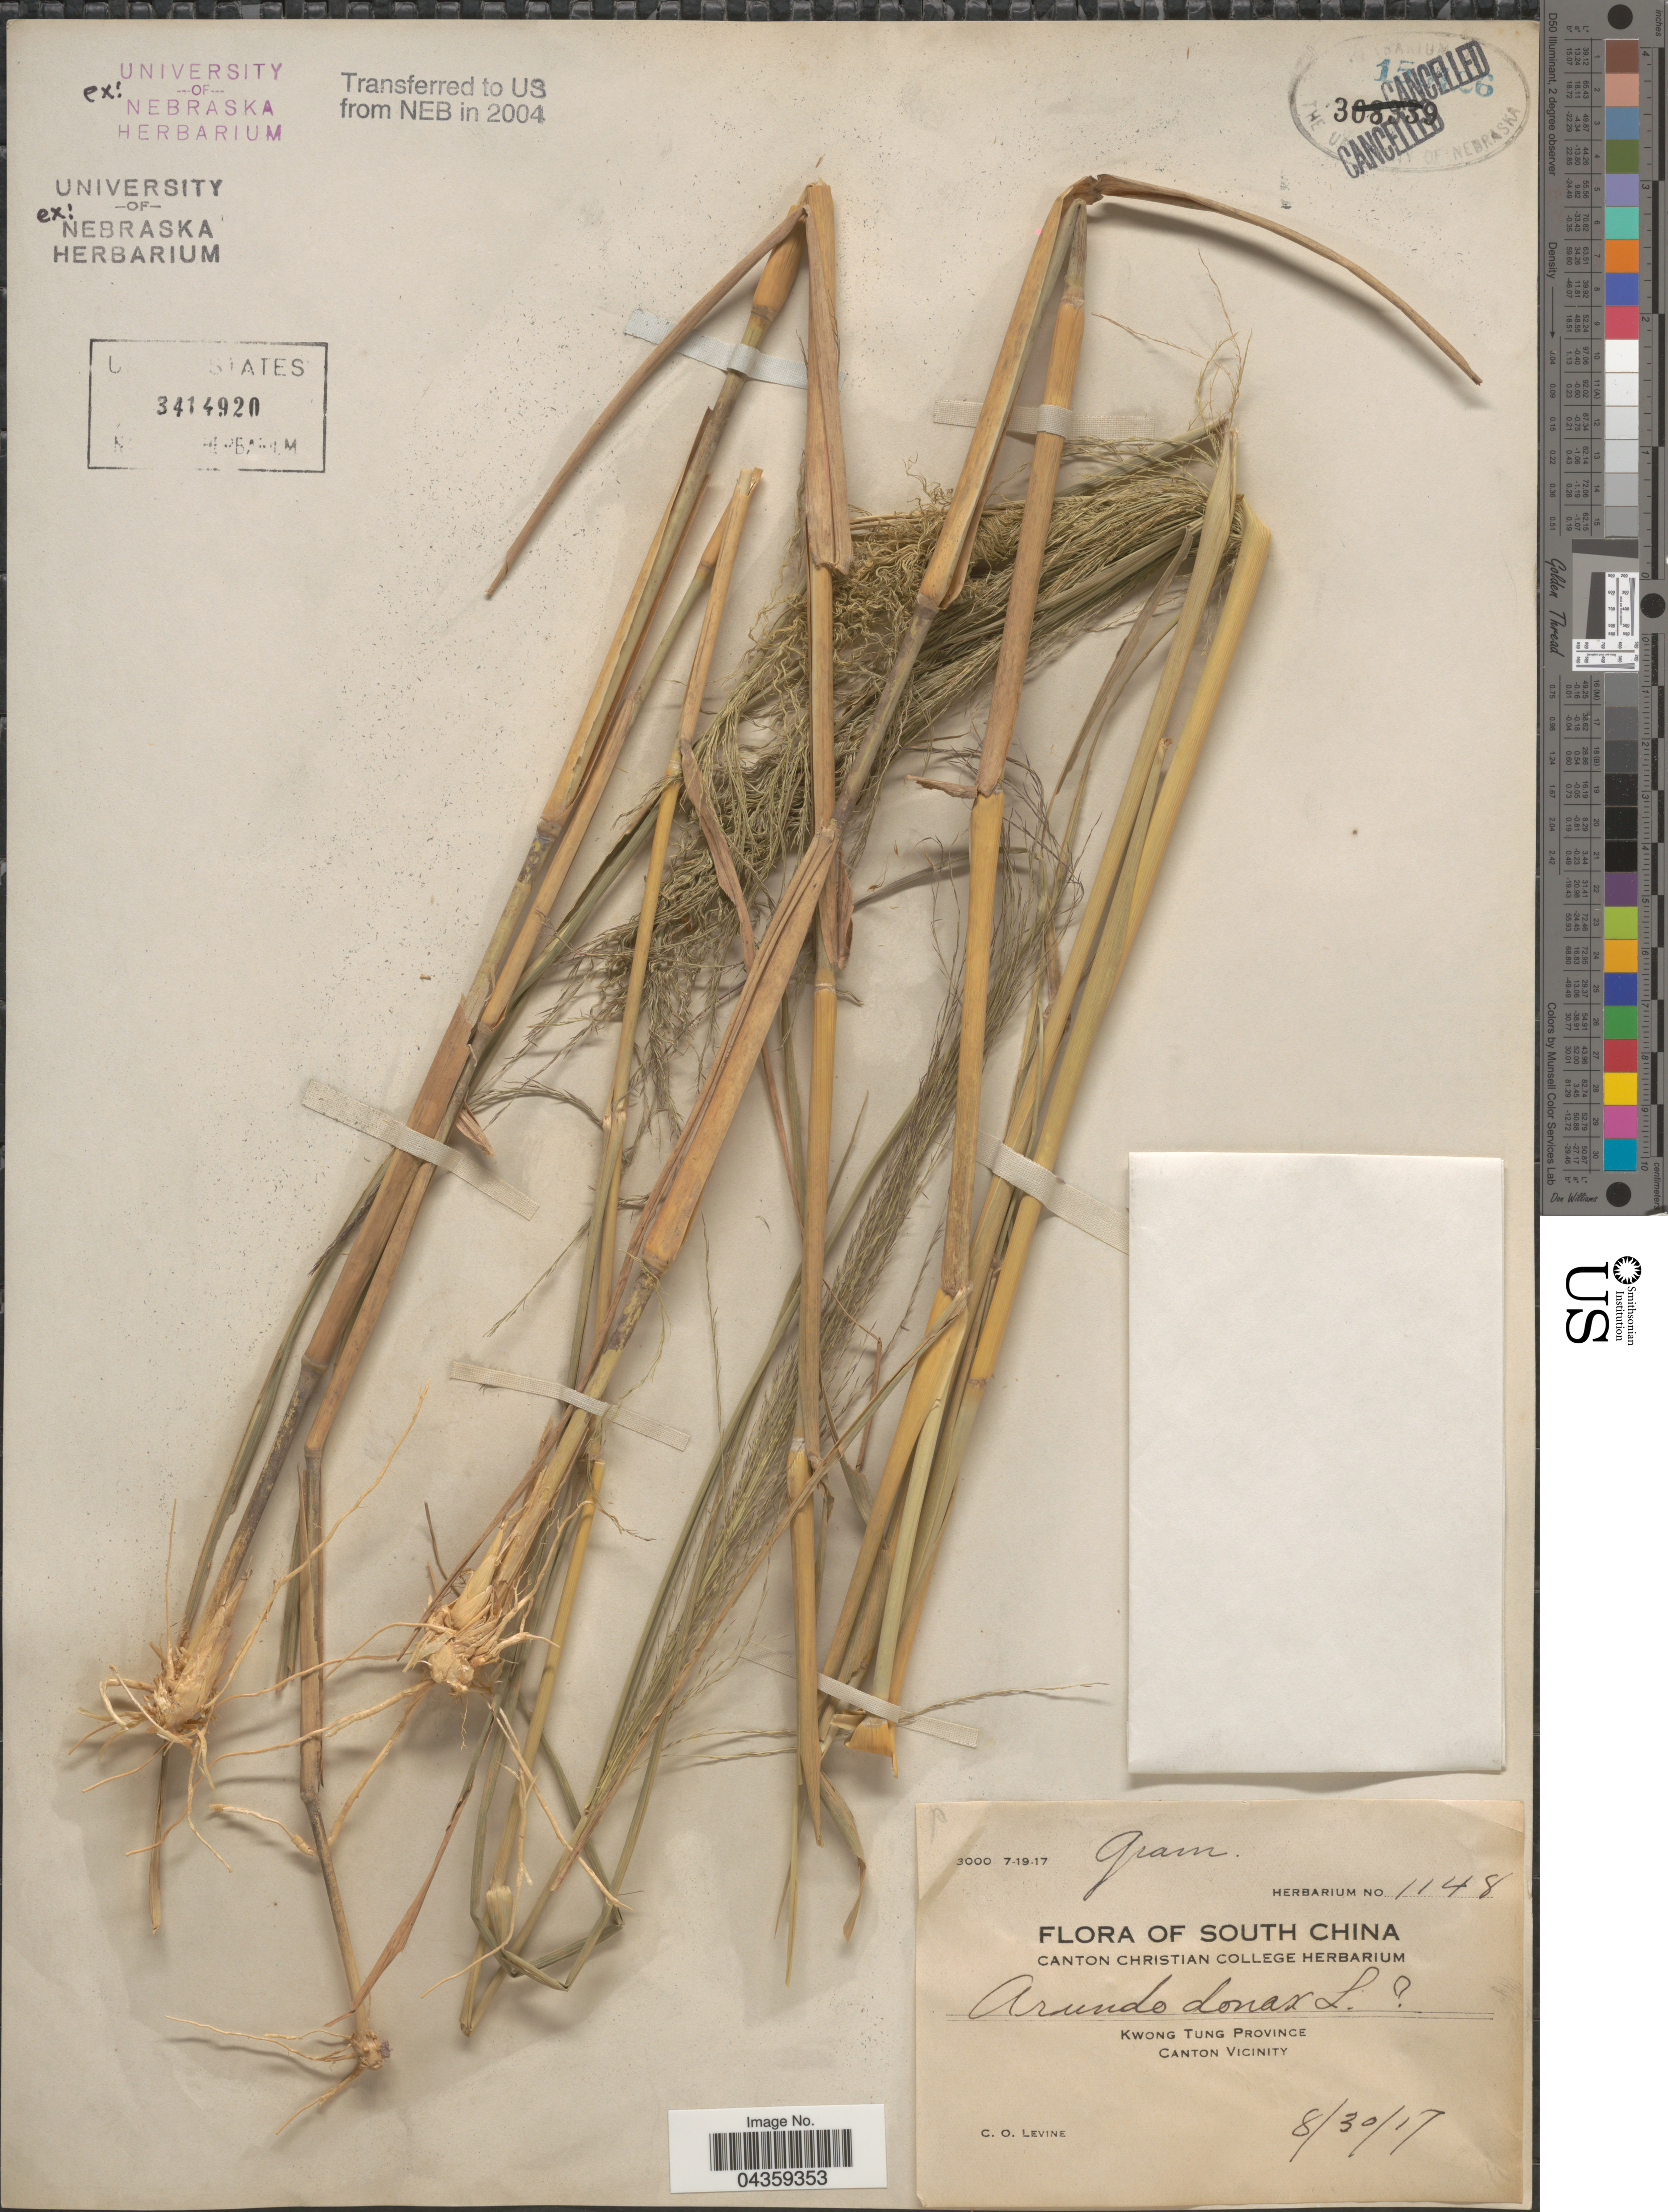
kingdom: Plantae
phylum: Tracheophyta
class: Liliopsida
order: Poales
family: Poaceae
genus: Arundo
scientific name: Arundo donax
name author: L.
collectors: C. O. Levine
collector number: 1148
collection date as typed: Transcribed d/m/y: 30/8/17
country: China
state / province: Guangdong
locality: South China. Kwong Tung Province. Canton Vicinity.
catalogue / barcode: US 3414920